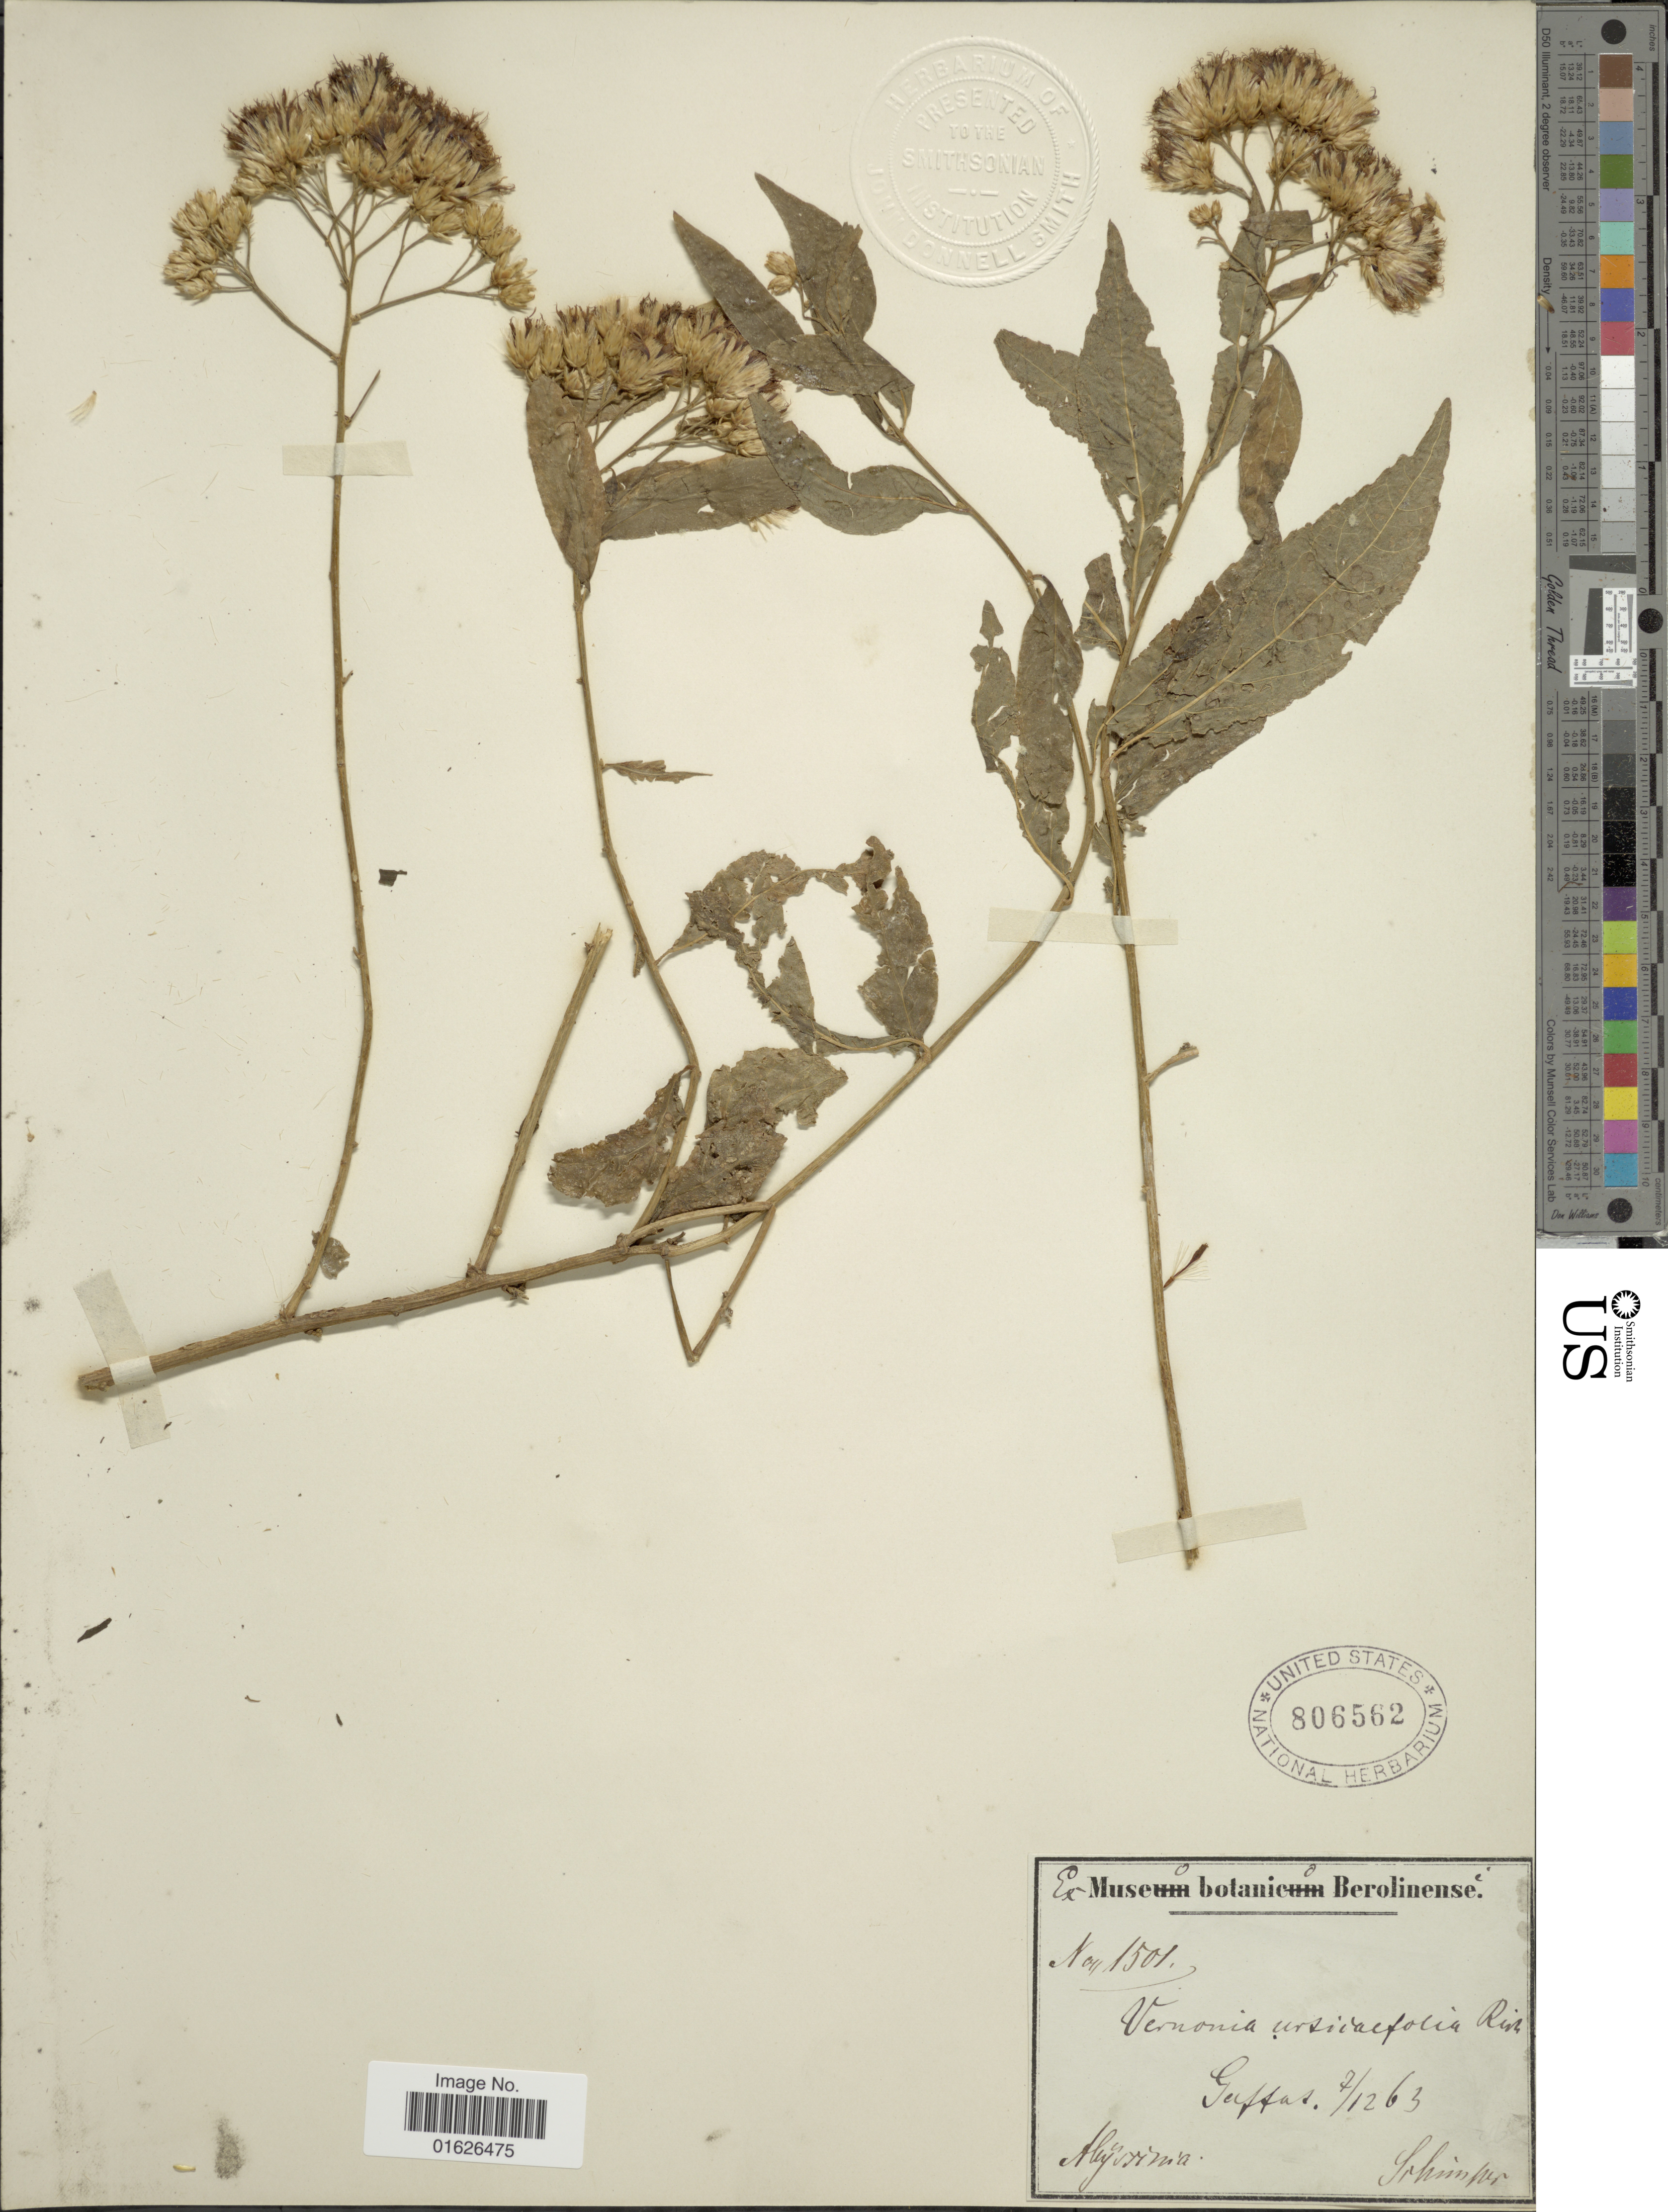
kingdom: Plantae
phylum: Tracheophyta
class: Magnoliopsida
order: Asterales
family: Asteraceae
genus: Gymnanthemum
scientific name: Gymnanthemum urticifolium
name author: (A. Rich.) H. Rob.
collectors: -. Schimper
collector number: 1501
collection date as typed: Transcribed d/m/y: 7/12/63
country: Eritrea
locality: Abyssinia, Gaffas.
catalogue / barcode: US 806562